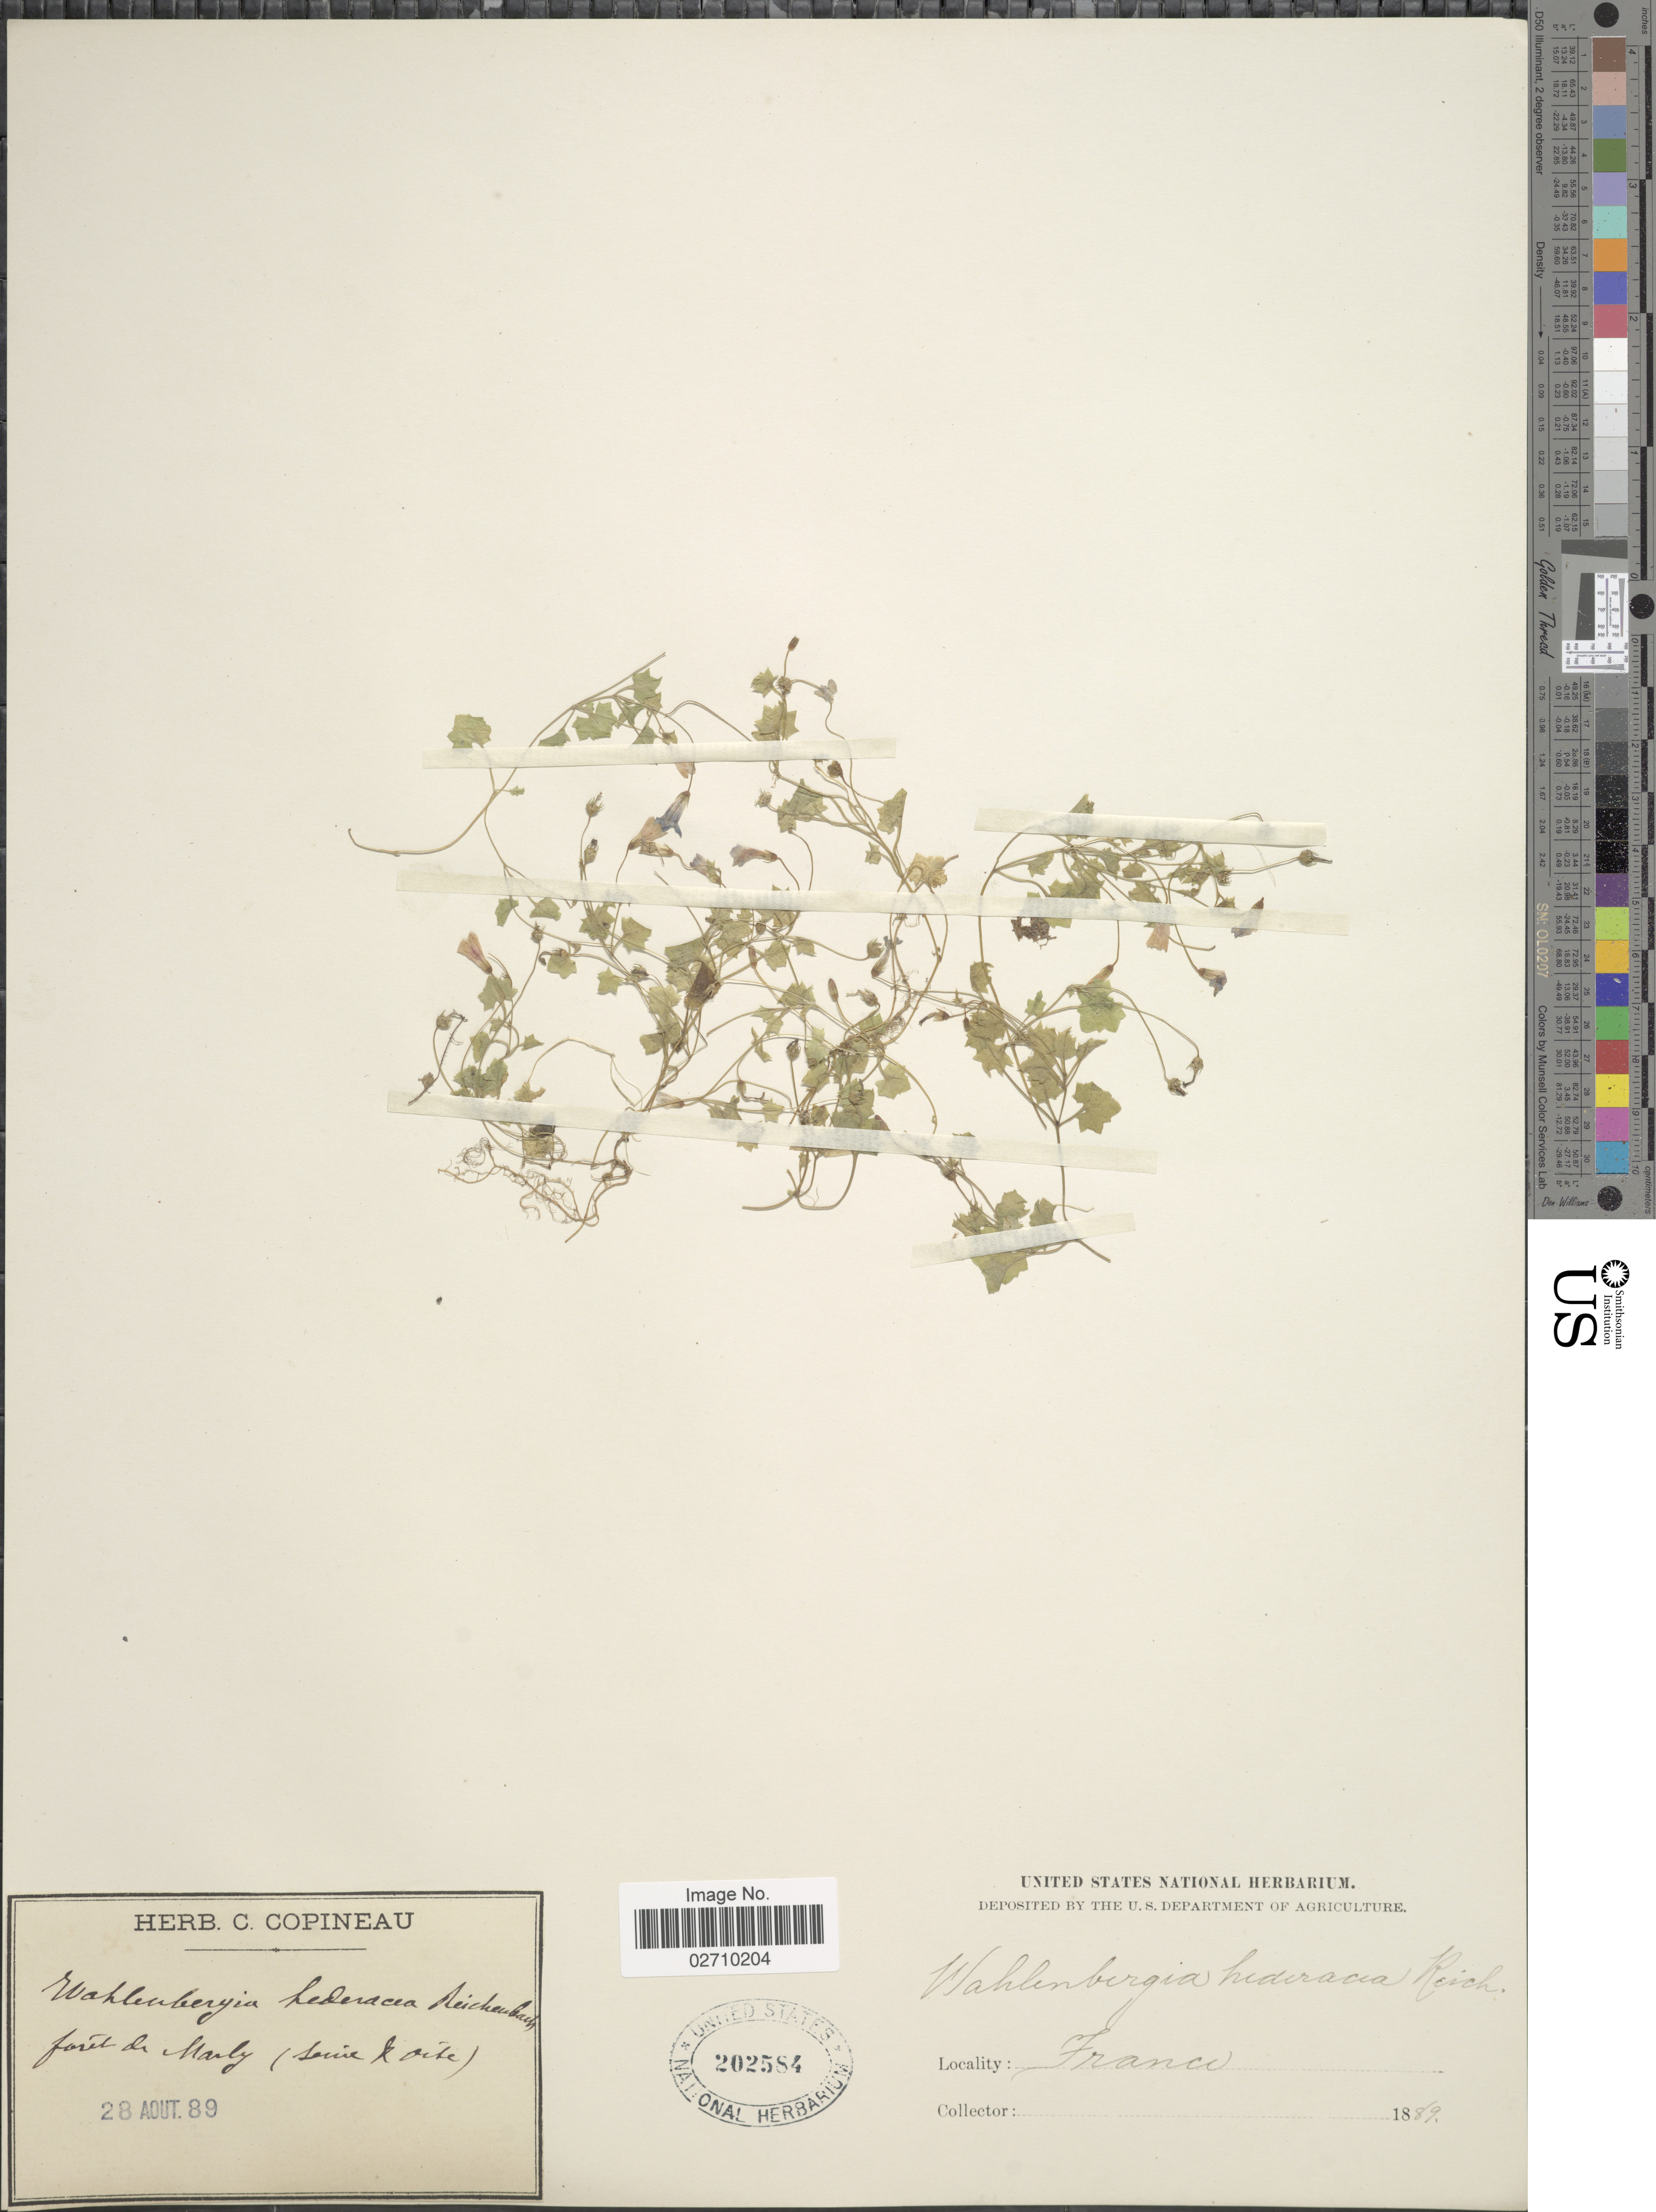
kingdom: Plantae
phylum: Tracheophyta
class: Magnoliopsida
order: Asterales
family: Campanulaceae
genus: Wahlenbergia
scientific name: Wahlenbergia hederacea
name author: Rchb.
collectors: ex herb. C. Copineau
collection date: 1889-08-28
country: France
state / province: Île-de-France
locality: Forêt de Marly (Seine & Oise)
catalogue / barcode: US 202584